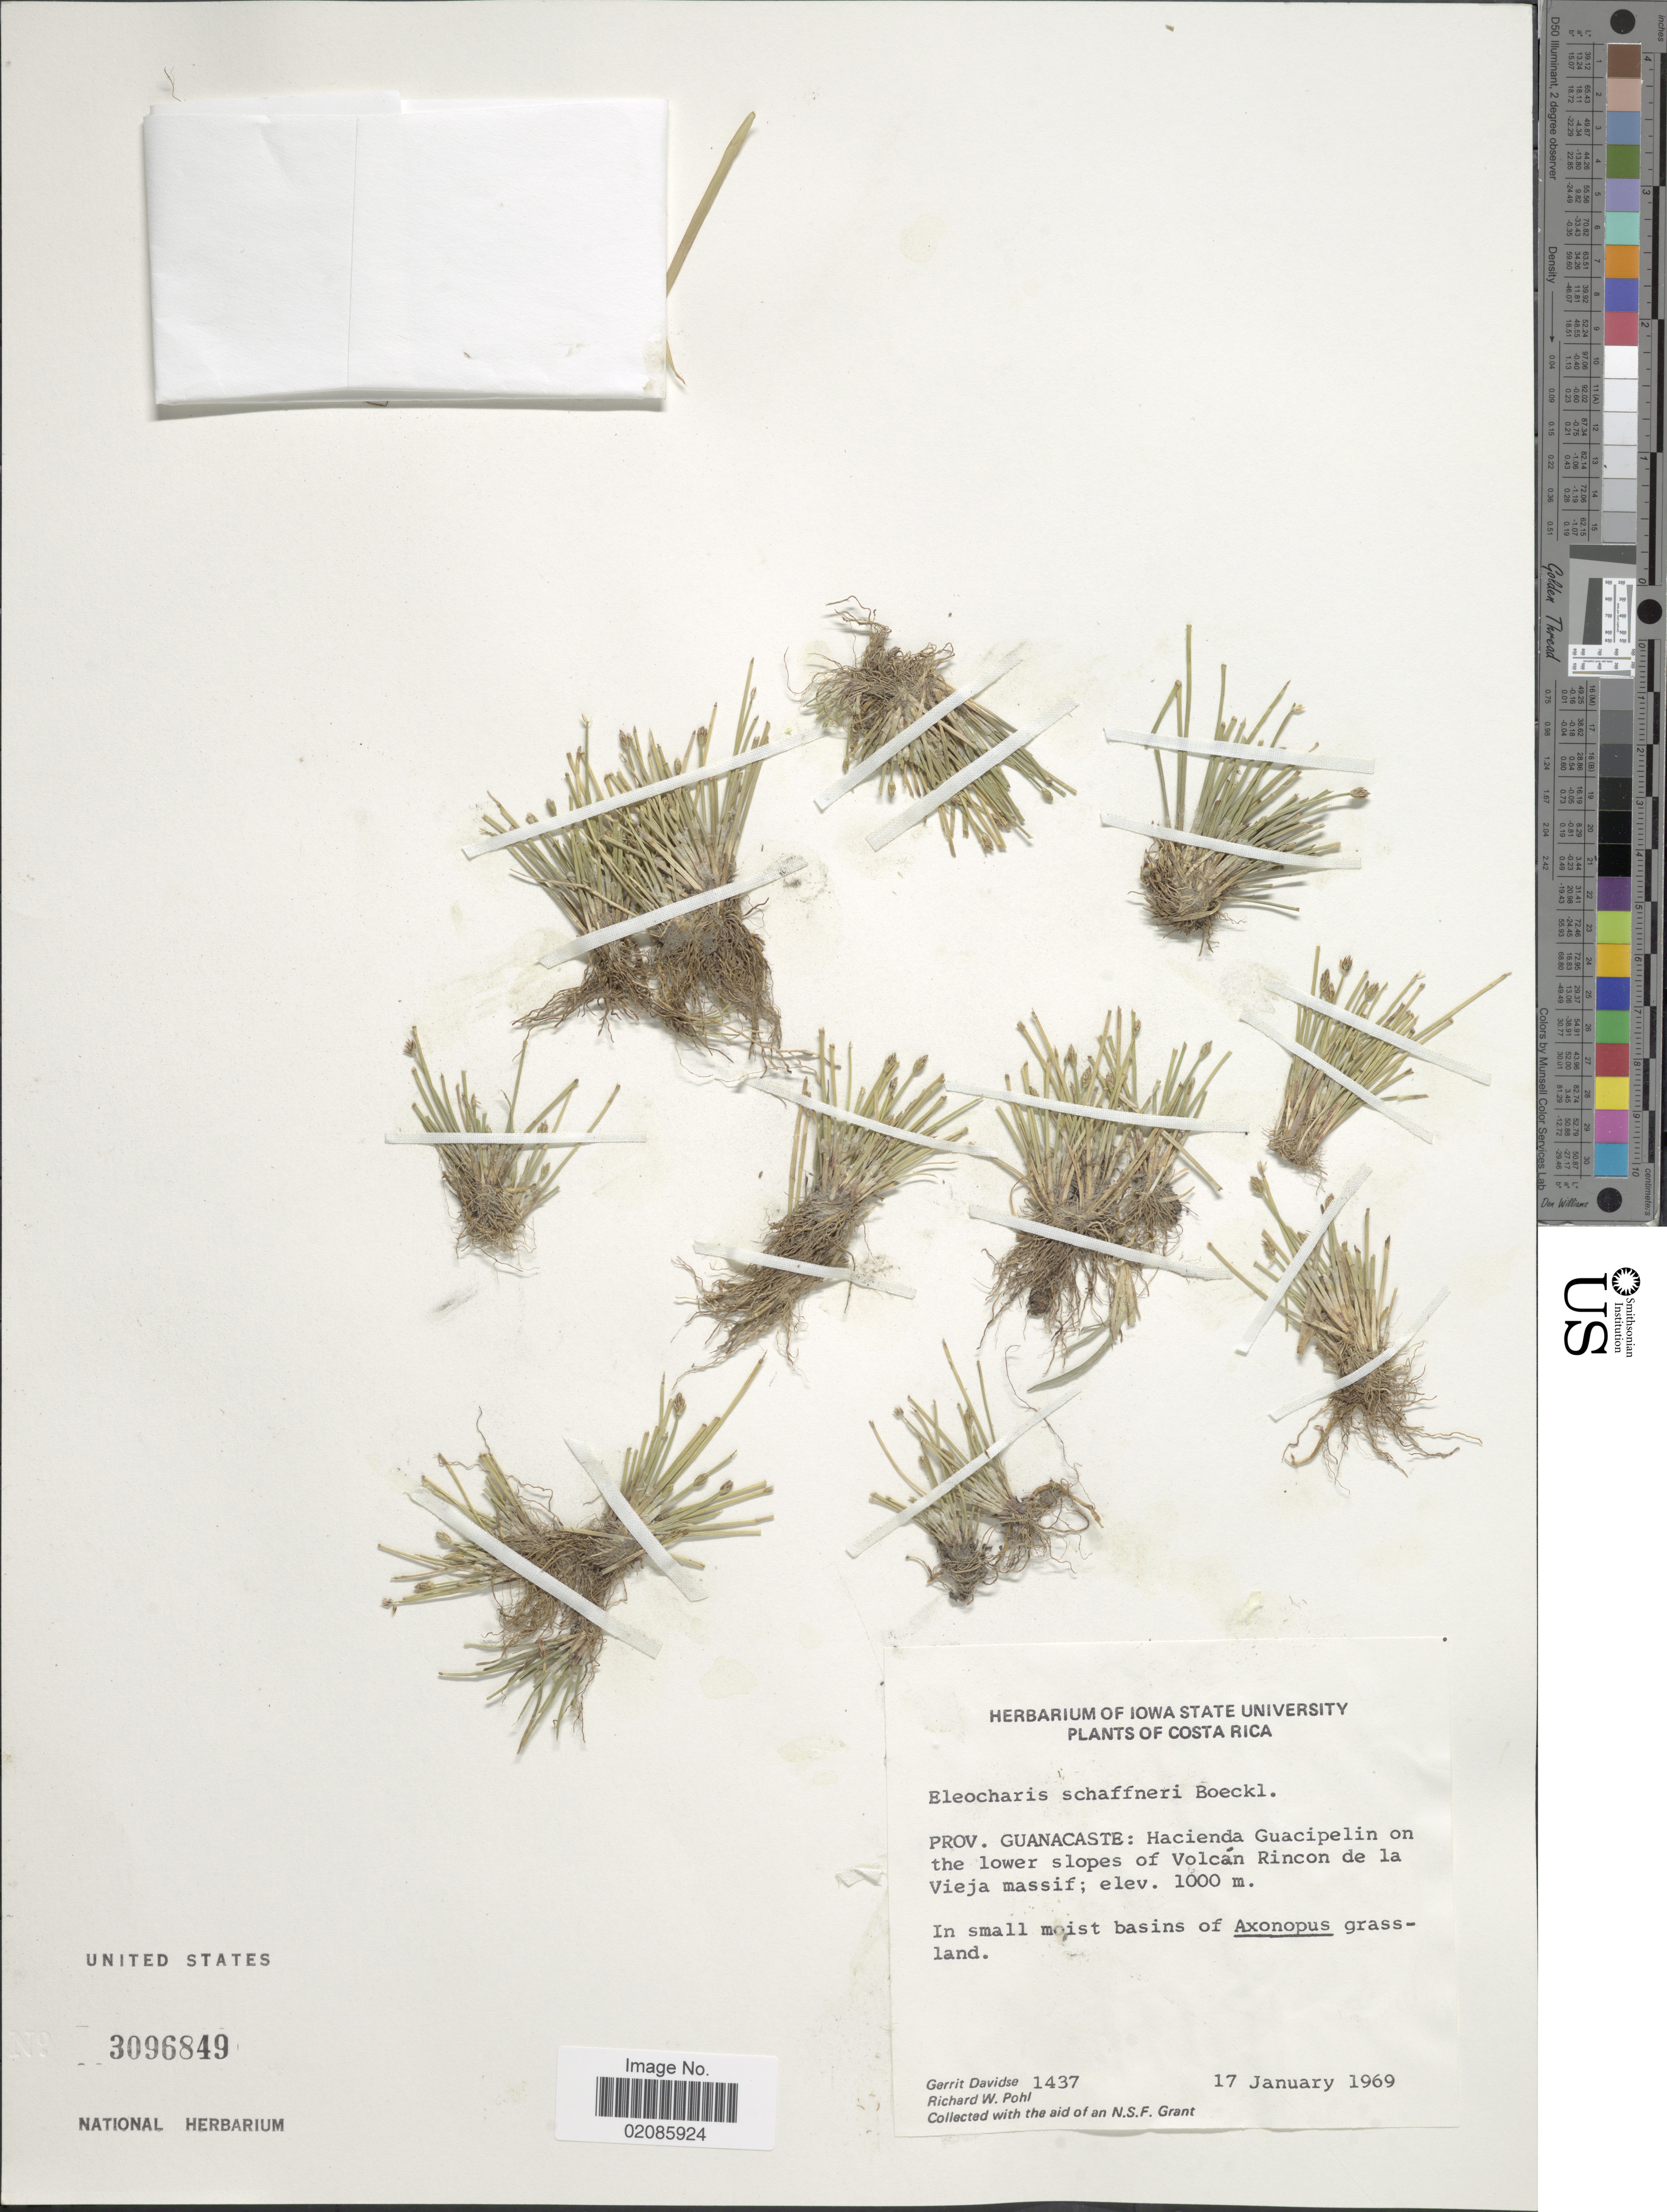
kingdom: Plantae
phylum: Tracheophyta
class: Liliopsida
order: Poales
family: Cyperaceae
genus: Eleocharis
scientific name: Eleocharis schaffneri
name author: Boeckeler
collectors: G. Davidse & R. W. Pohl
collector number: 1437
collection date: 1969-01-17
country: Costa Rica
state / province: Guanacaste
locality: Prov. Guanacaste: Hacienda Guacipelin on the lower slopes of Volcán Rincon de la Vieja massif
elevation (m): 1000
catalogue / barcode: US 3096849